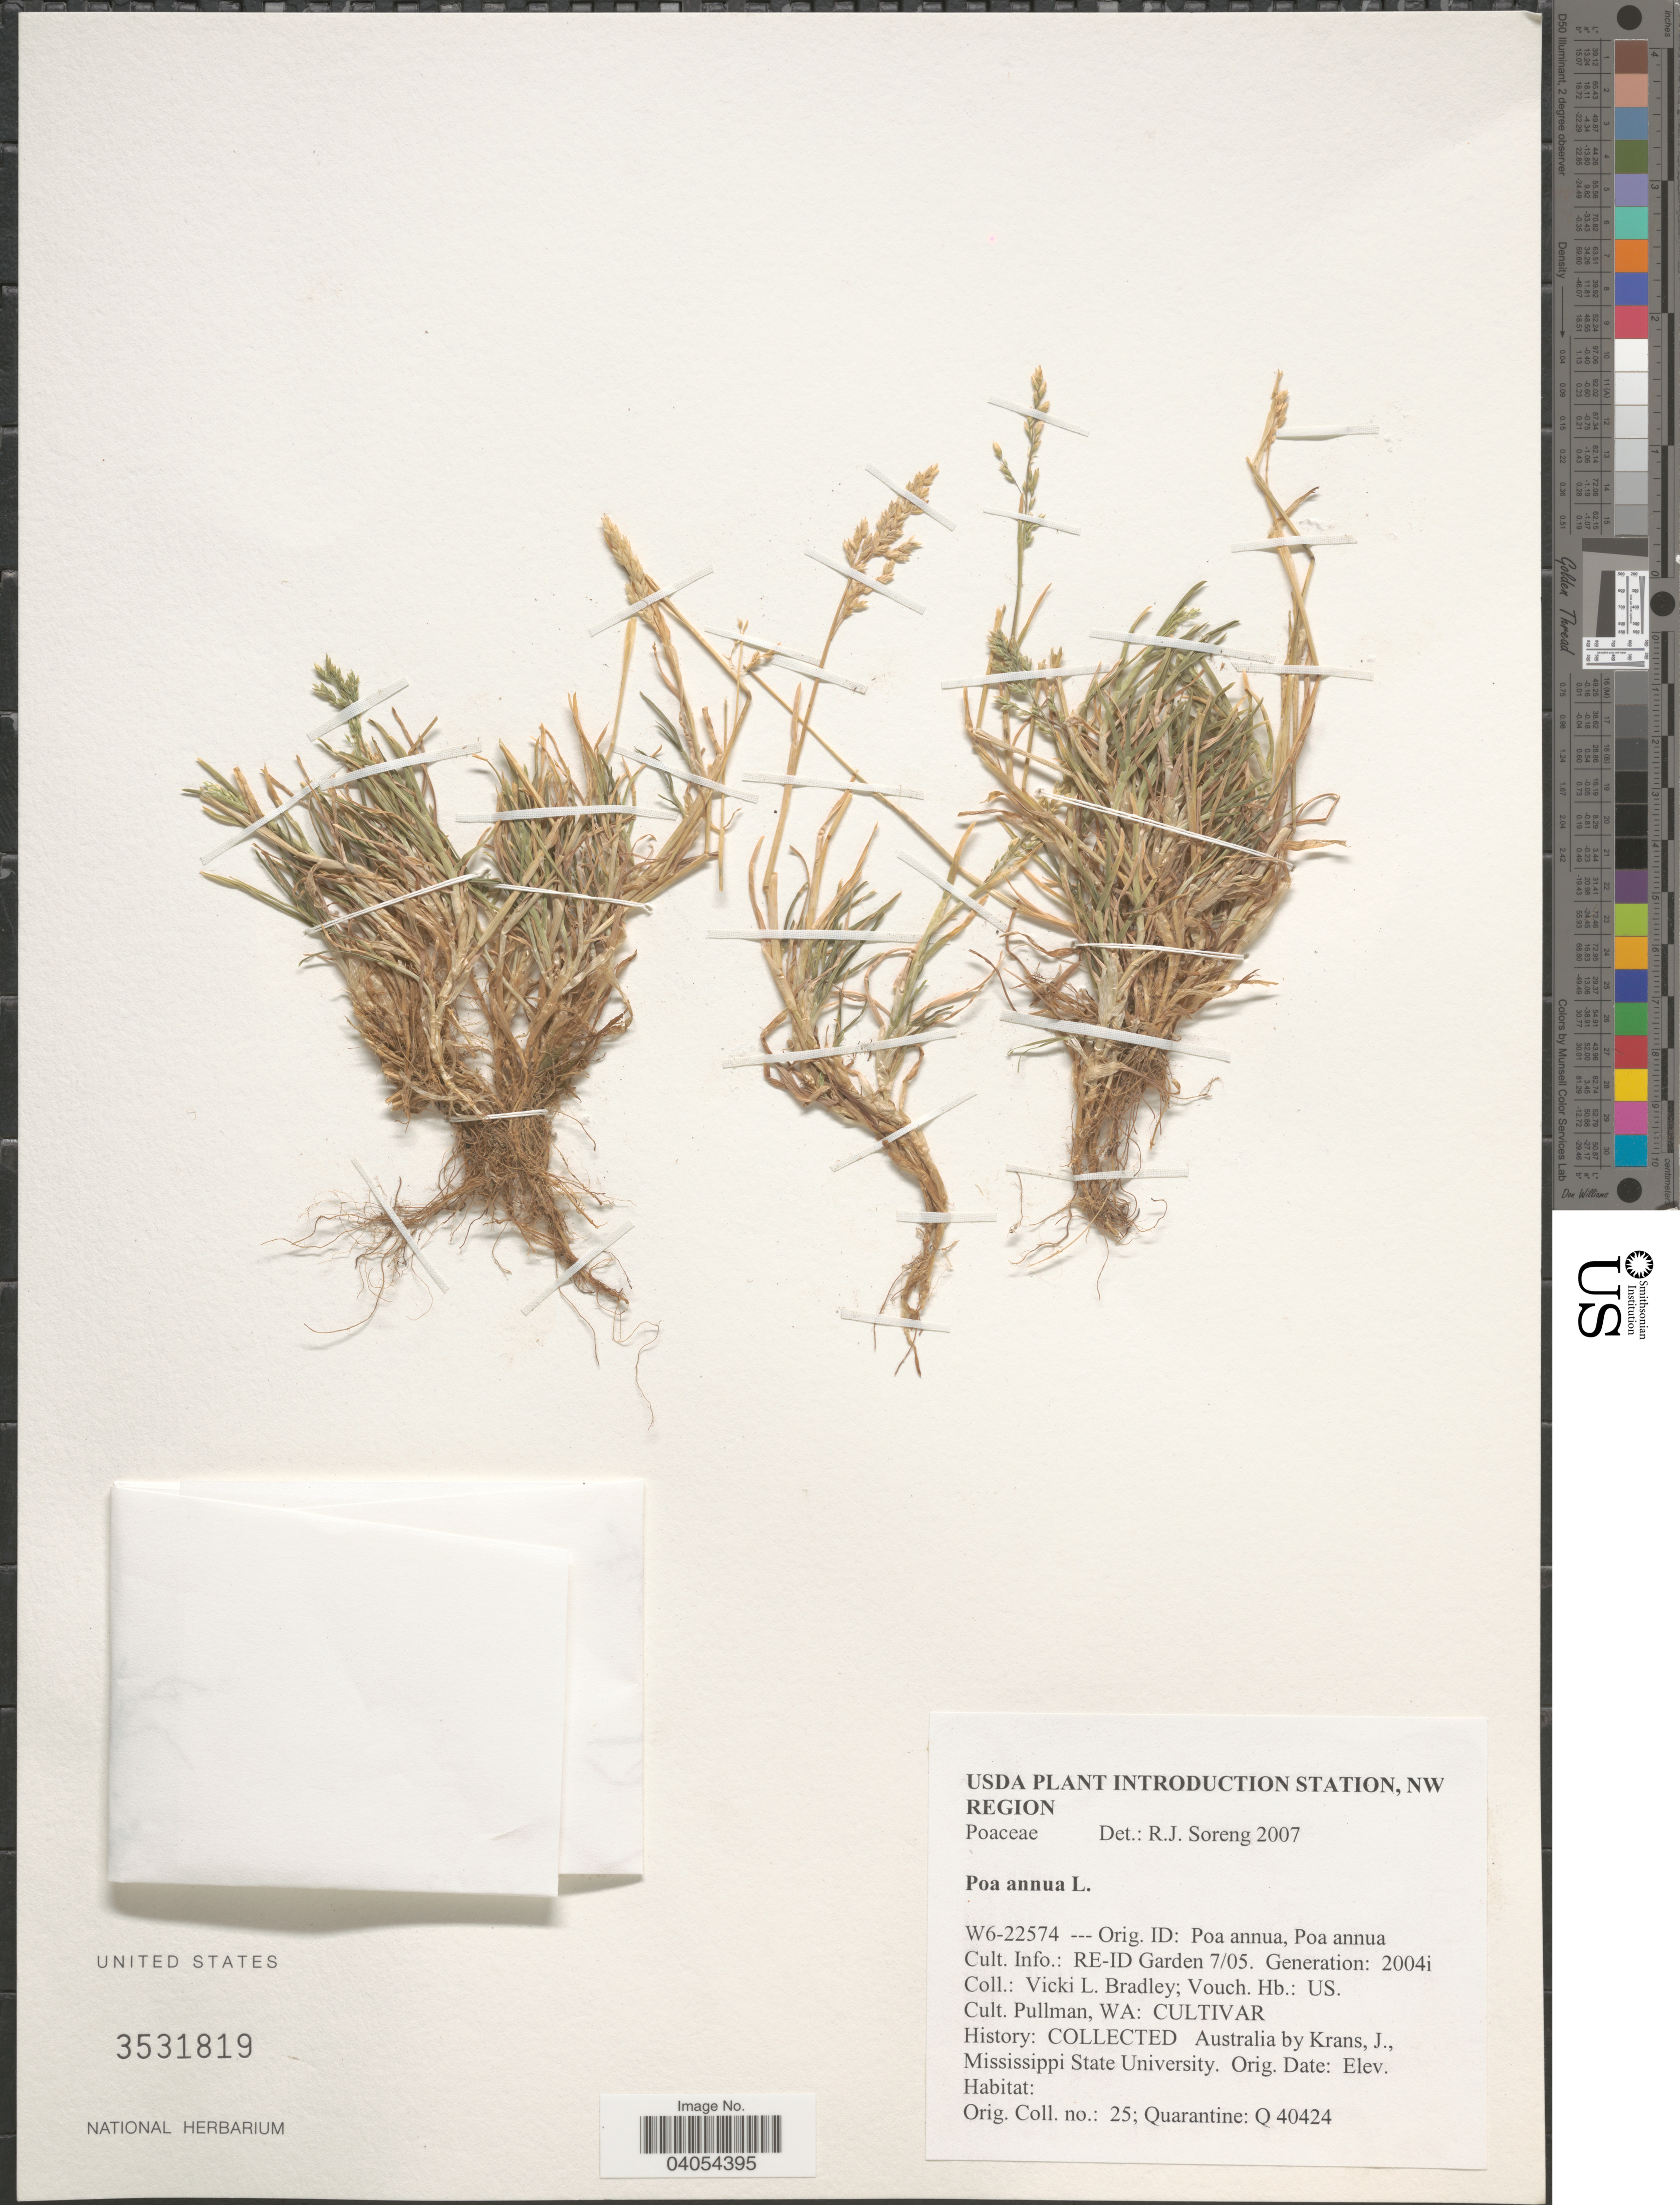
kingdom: Plantae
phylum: Tracheophyta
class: Liliopsida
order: Poales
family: Poaceae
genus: Poa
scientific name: Poa annua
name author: L.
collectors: V. Bradley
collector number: W6-22574 ?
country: United States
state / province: Washington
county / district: Whitman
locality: USDA Plant Introduction Station, NW Region. RE-ID Garden 7/05. Pullman.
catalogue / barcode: US 3531819